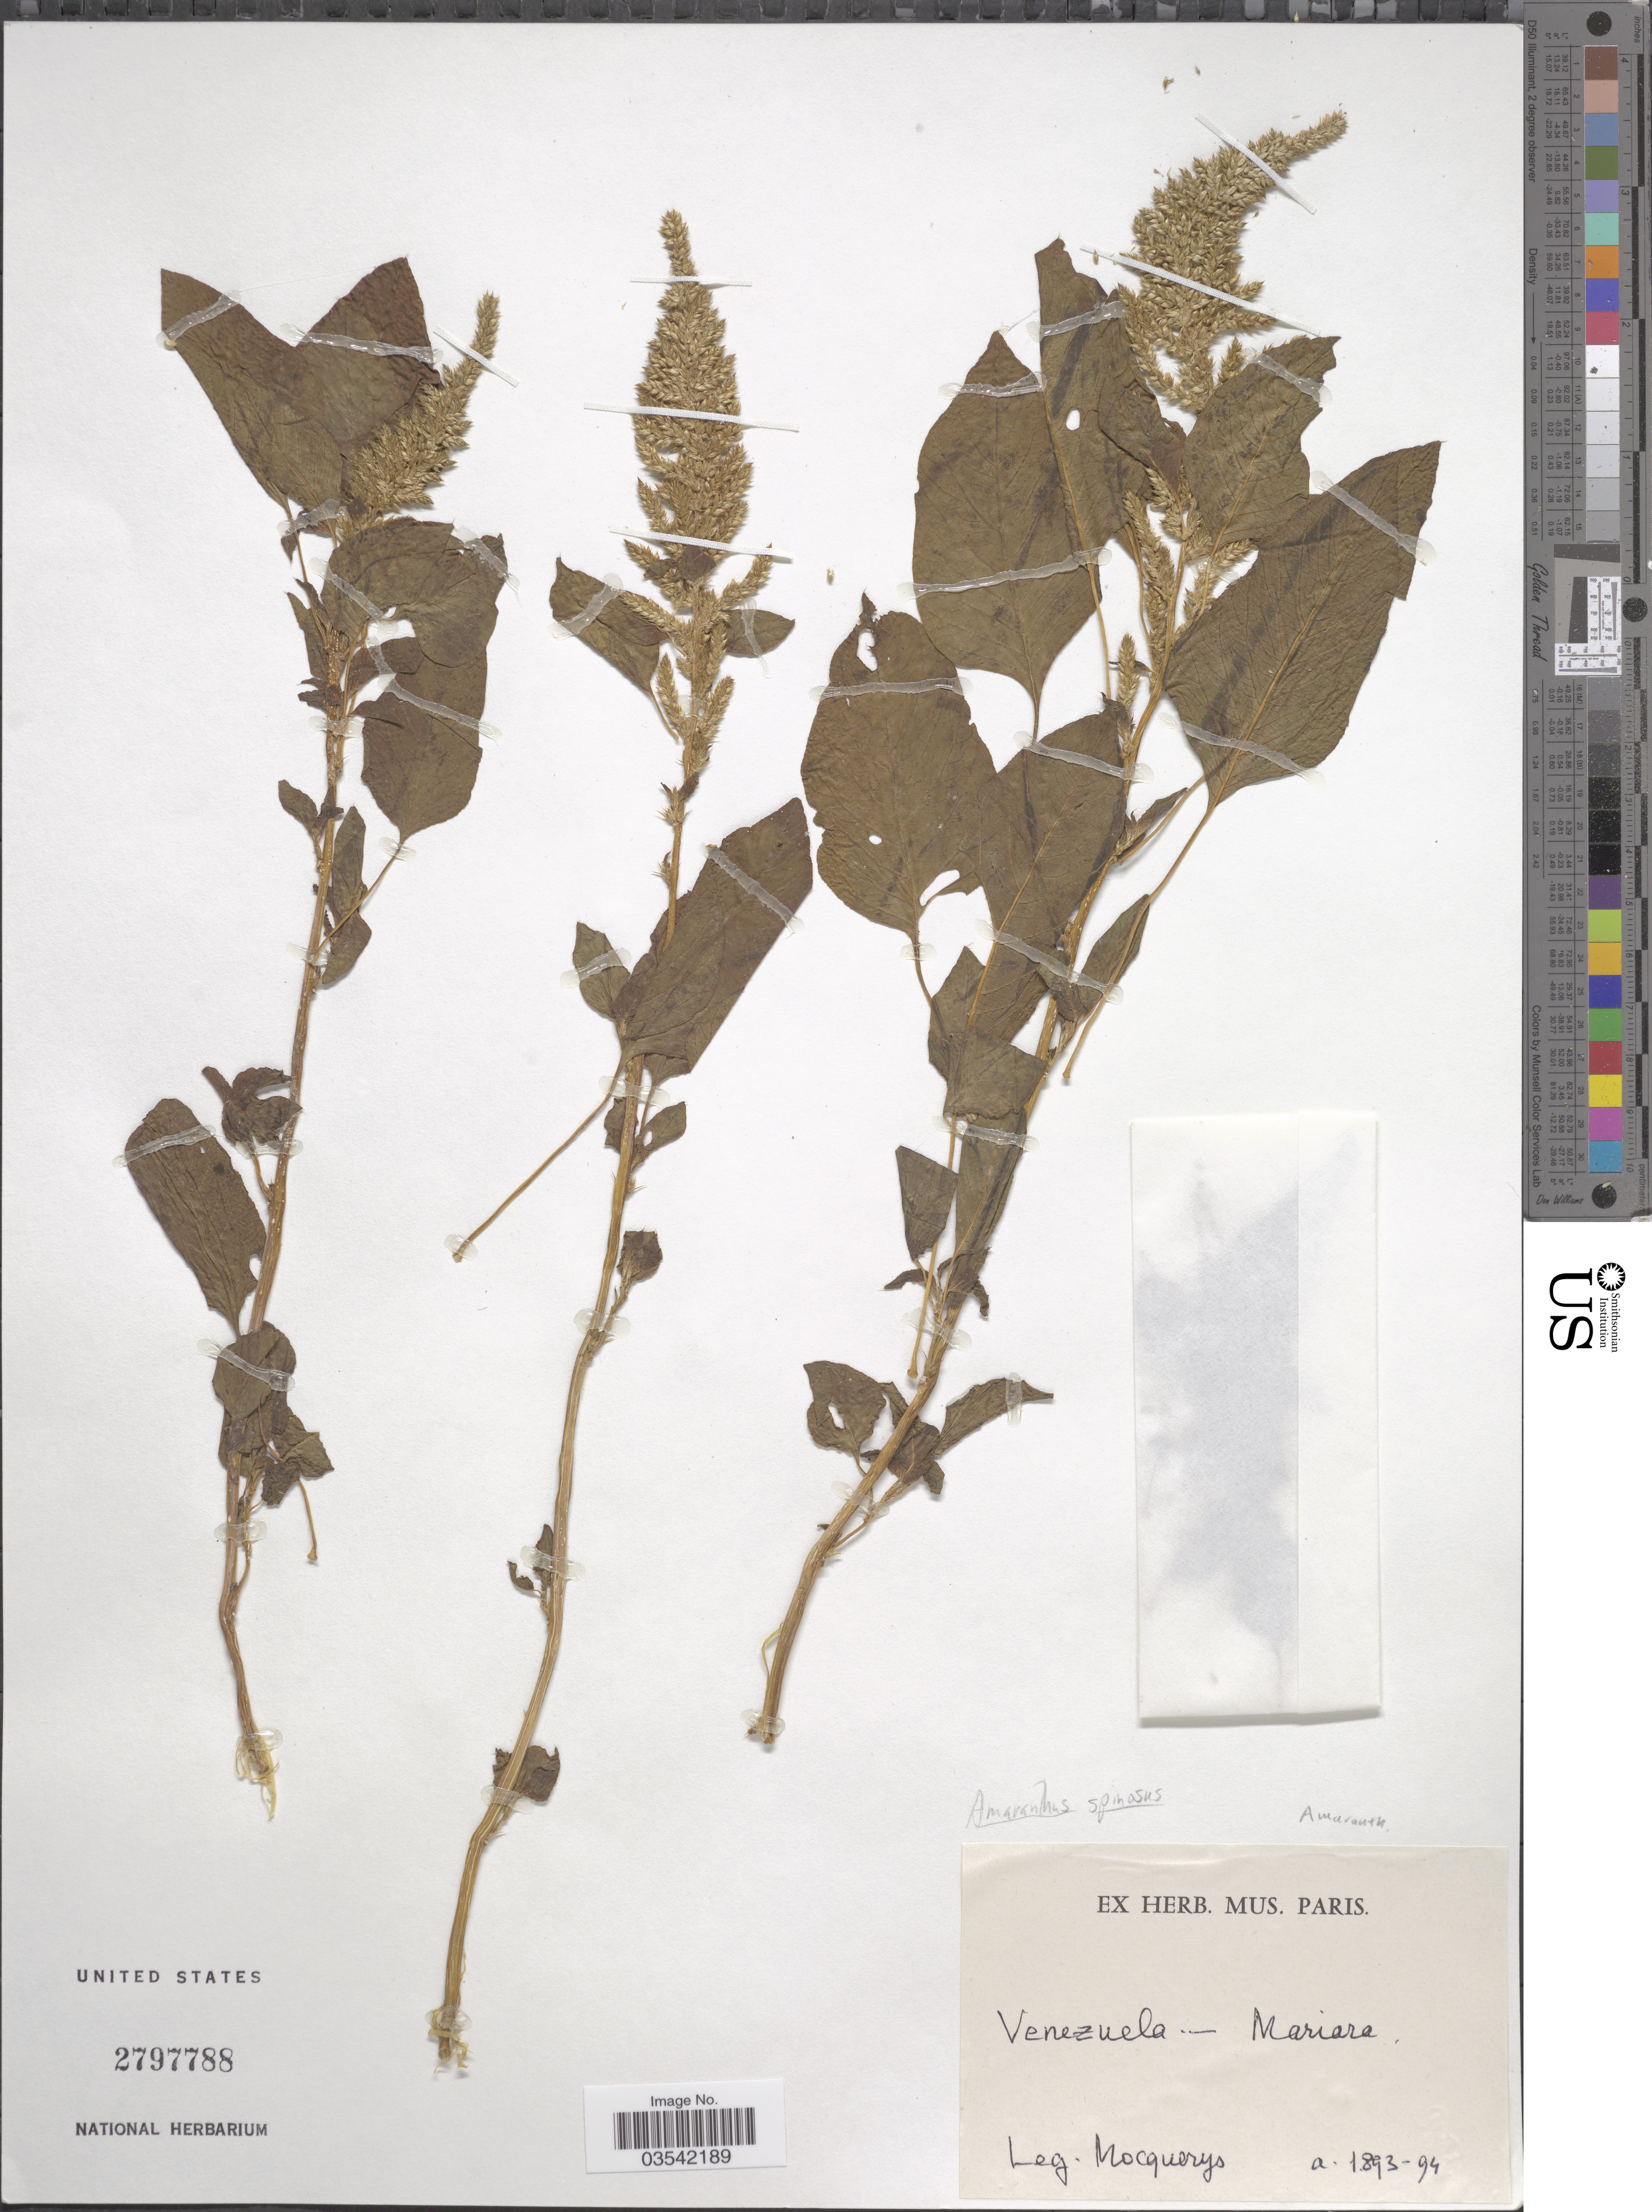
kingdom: Plantae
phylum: Tracheophyta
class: Magnoliopsida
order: Caryophyllales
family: Amaranthaceae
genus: Amaranthus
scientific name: Amaranthus sp.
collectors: A. Mocquerys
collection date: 1893/1894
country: Venezuela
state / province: Carabobo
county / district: Diego Ibarra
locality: Mariara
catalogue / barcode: US 2797788